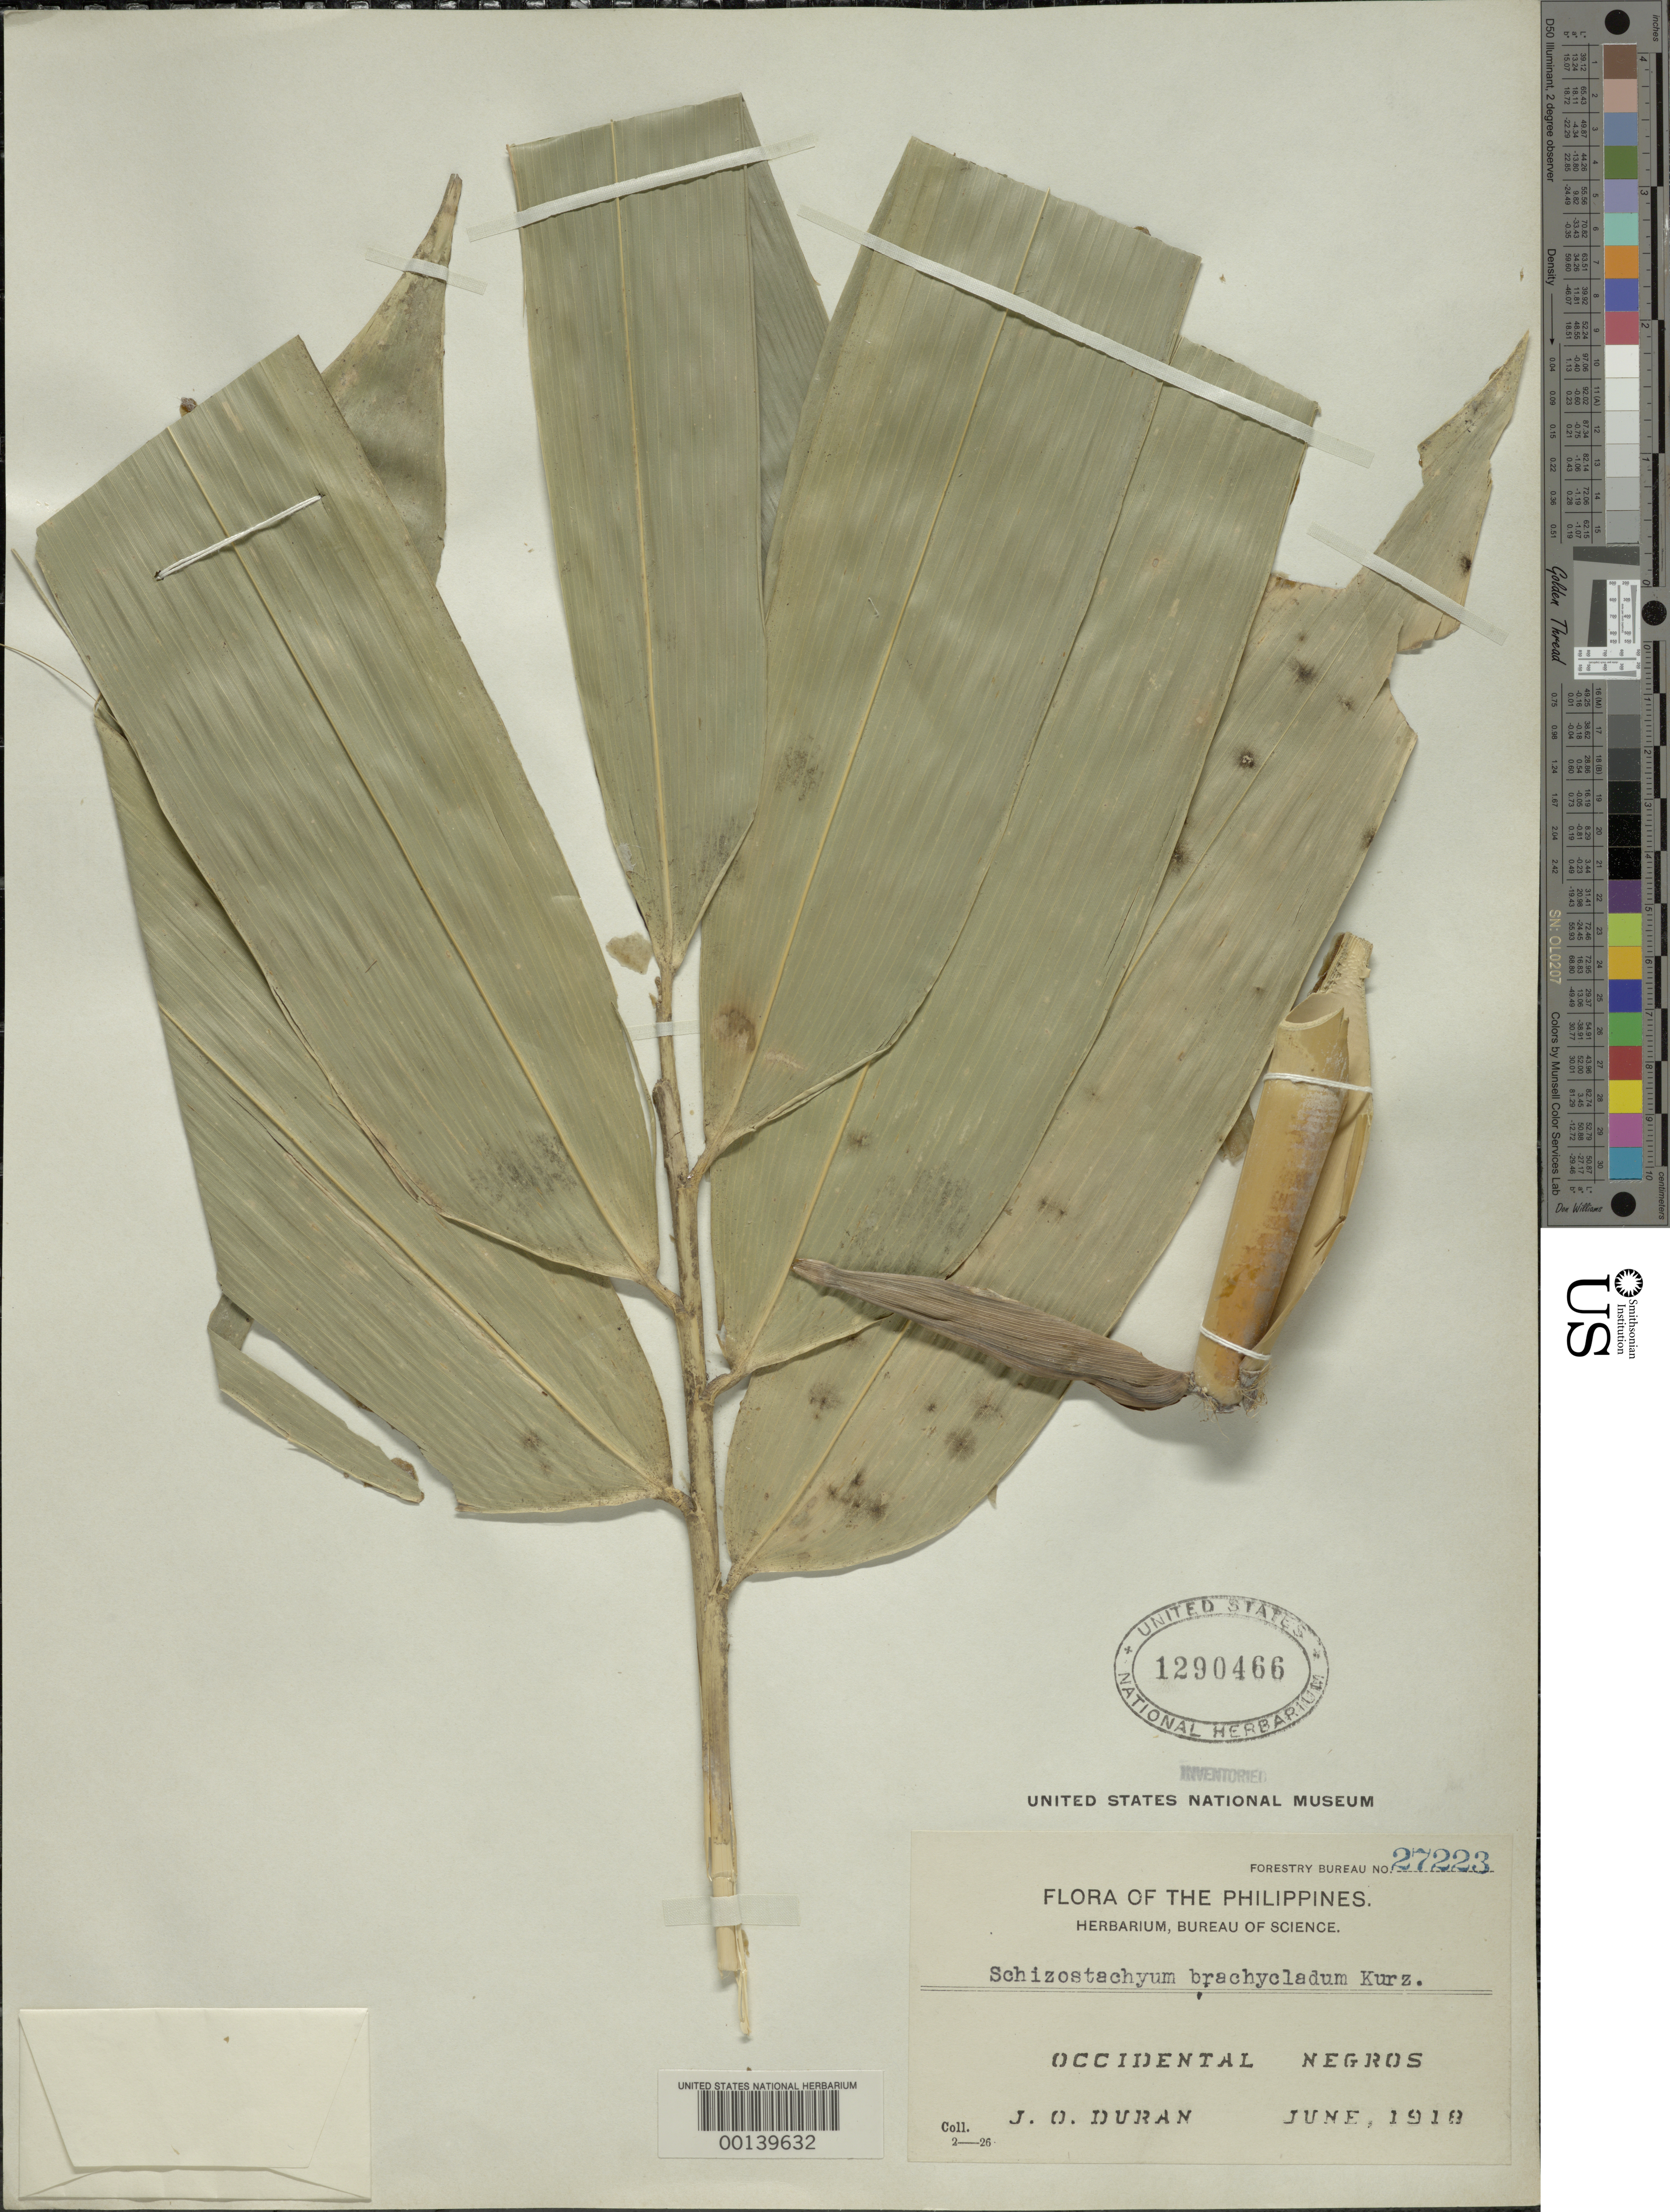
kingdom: Plantae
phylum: Tracheophyta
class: Liliopsida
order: Poales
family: Poaceae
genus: Schizostachyum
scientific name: Schizostachyum brachycladum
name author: (Kurz ex Munro) Kurz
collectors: J. Duran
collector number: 27223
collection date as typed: Jun 1918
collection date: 1918-06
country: Philippines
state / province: Western Visayas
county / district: Negros Occidental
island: Negros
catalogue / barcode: US 1290466